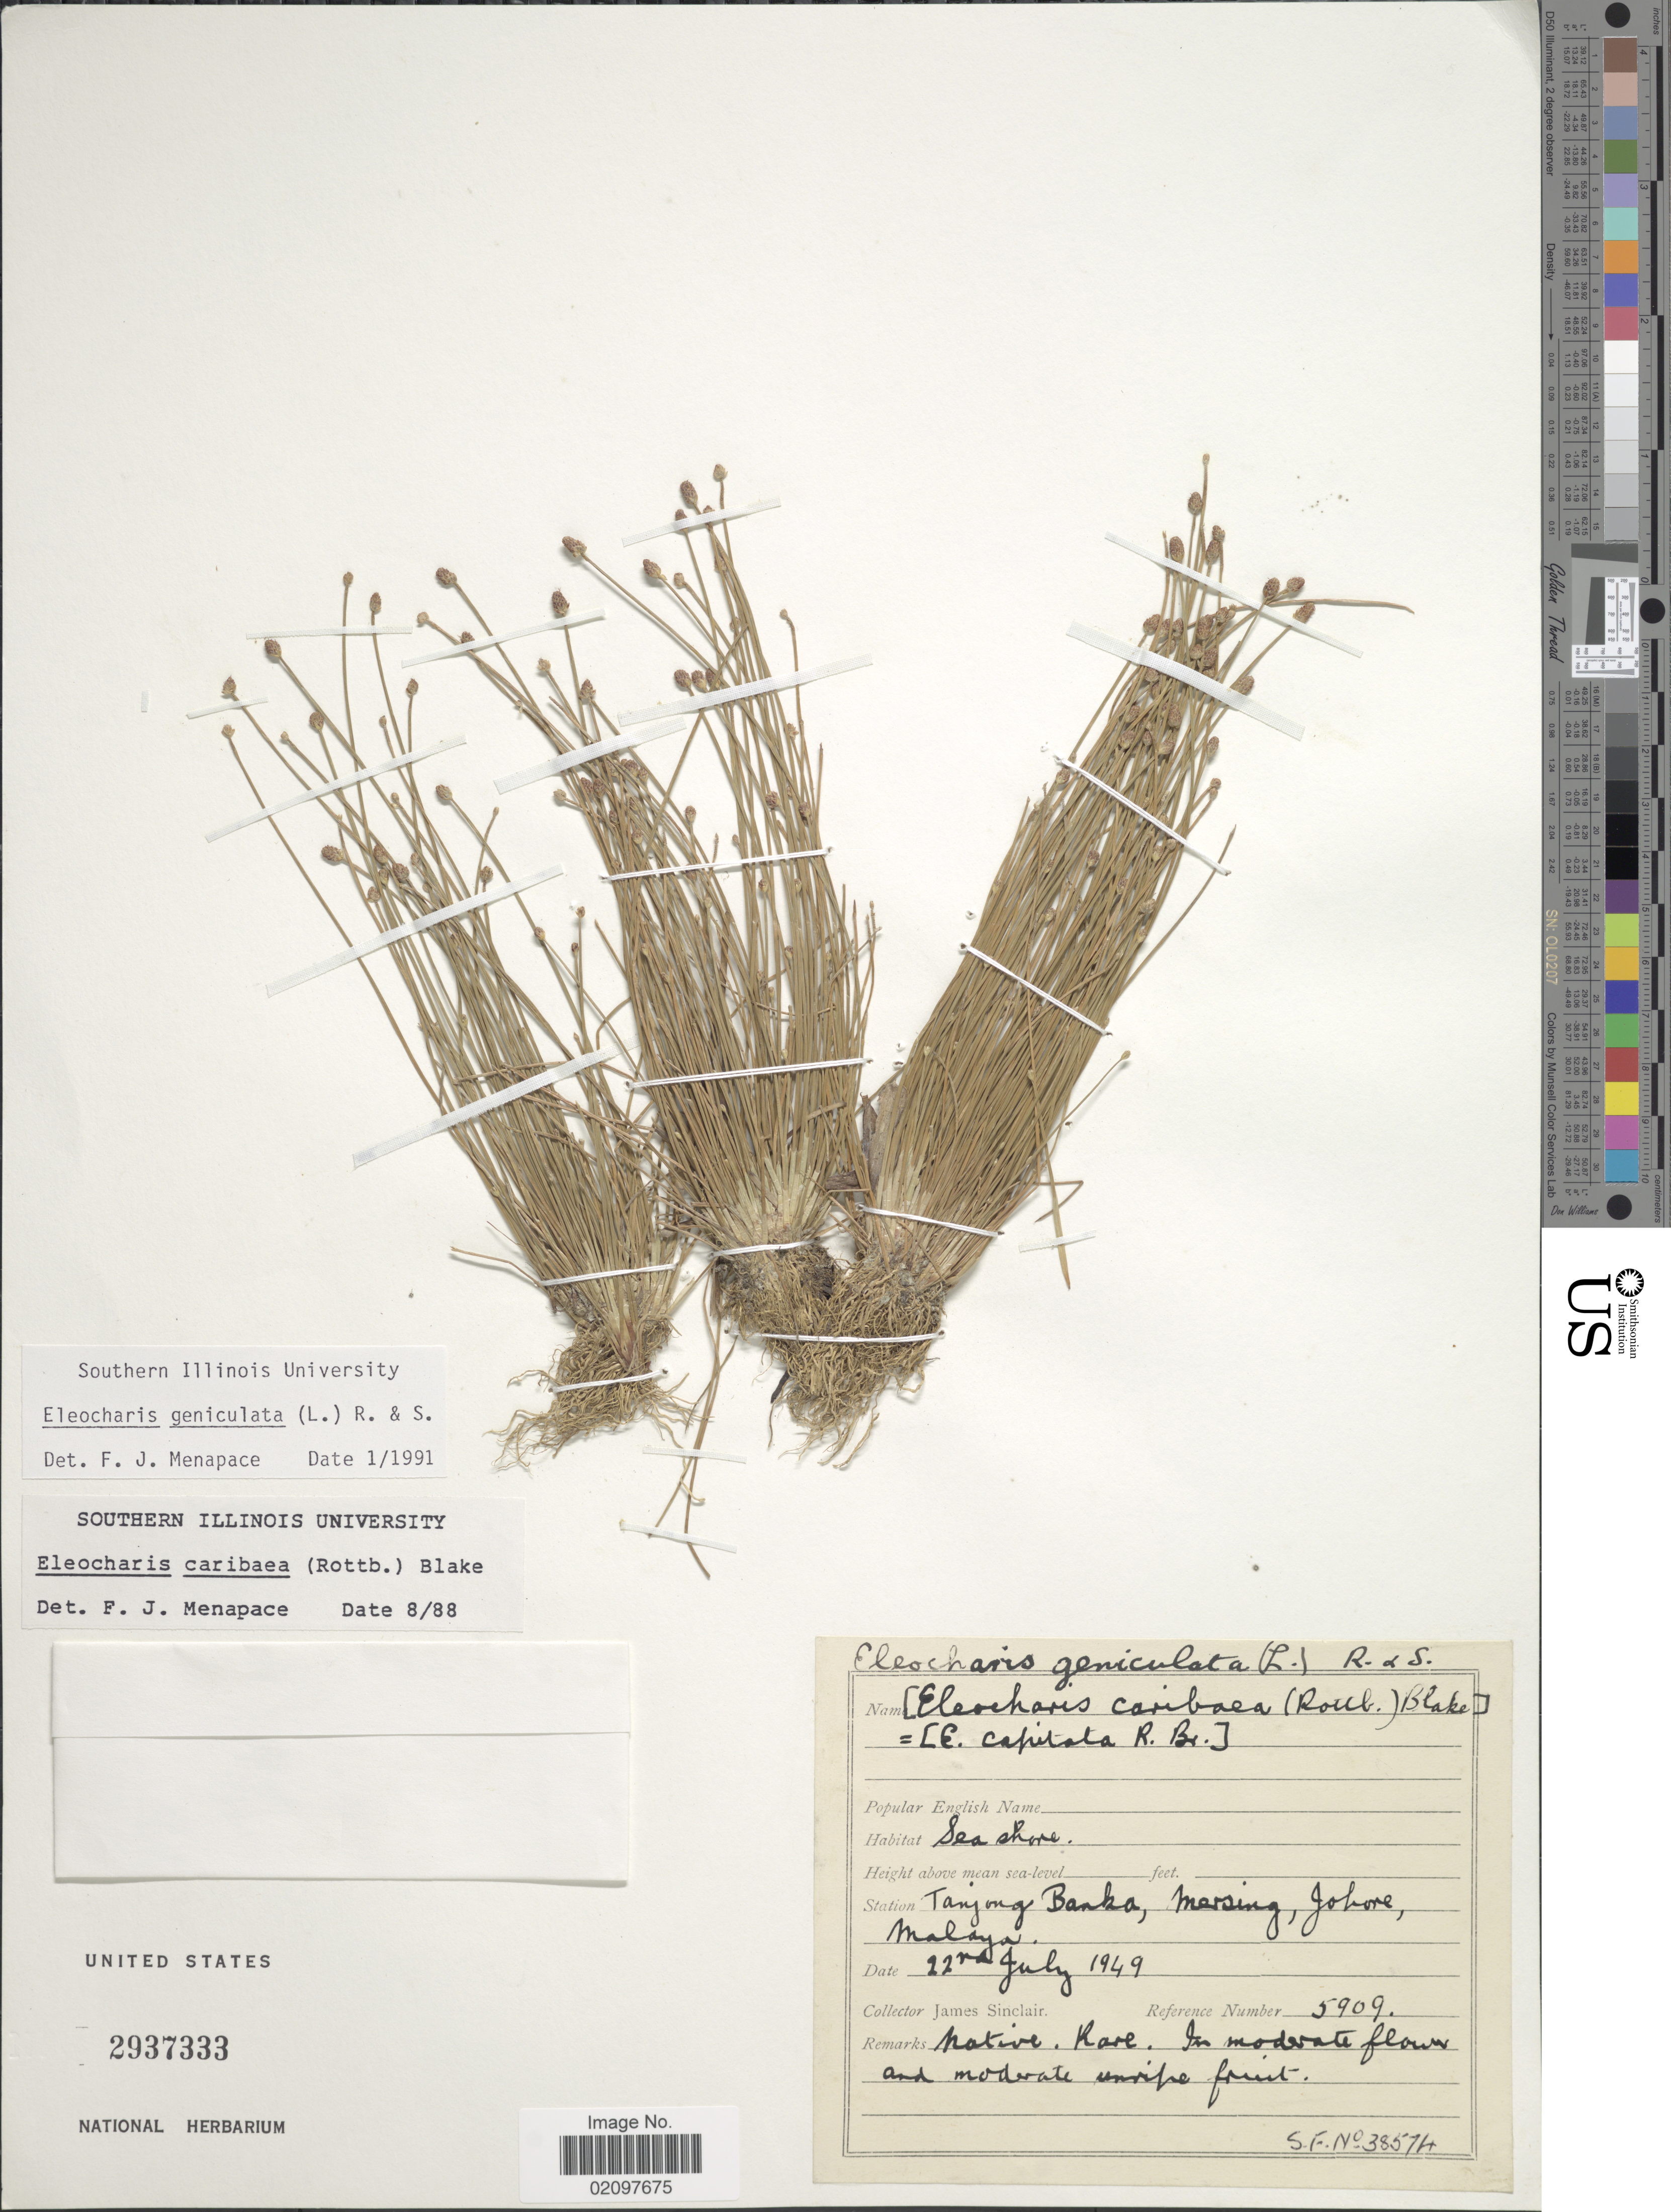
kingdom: Plantae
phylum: Tracheophyta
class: Liliopsida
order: Poales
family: Cyperaceae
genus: Eleocharis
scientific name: Eleocharis geniculata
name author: (L.) Roem. & Schult.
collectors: J. Sinclair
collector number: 5909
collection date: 1949-07-22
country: Malaysia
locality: Tanjong Banka, Marsing, Johore, Malaya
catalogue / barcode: US 2937333